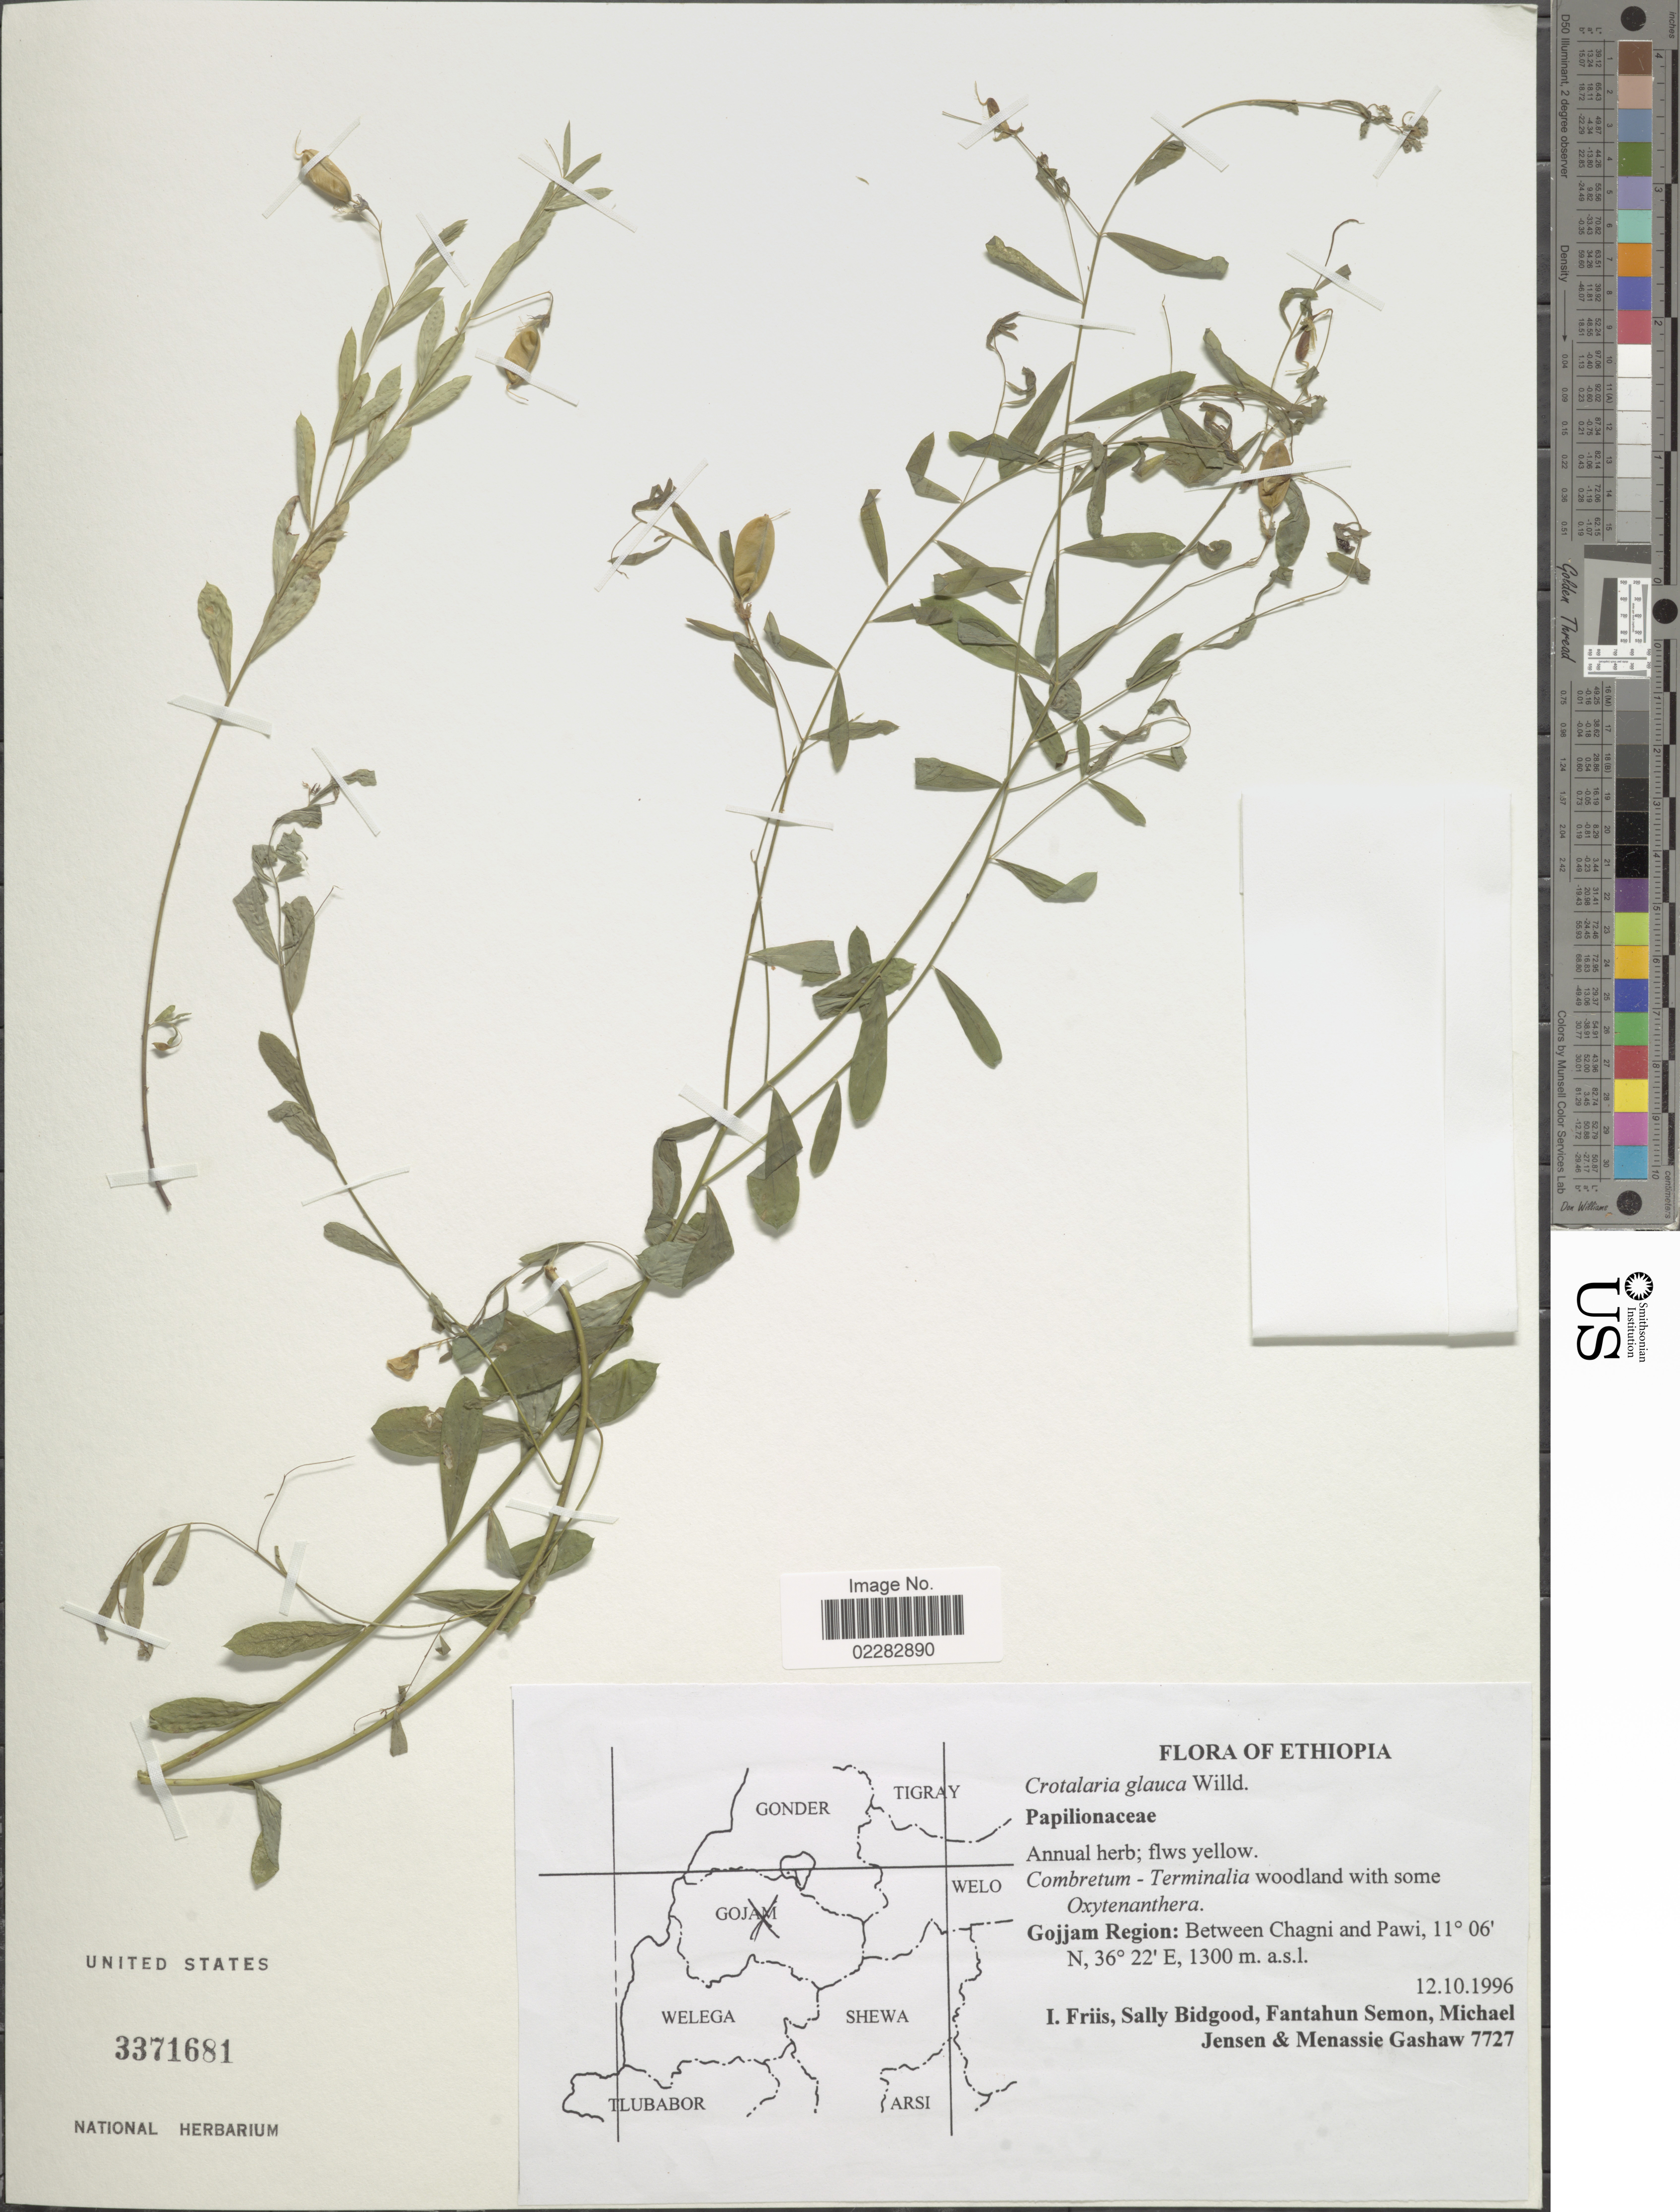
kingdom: Plantae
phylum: Tracheophyta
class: Magnoliopsida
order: Fabales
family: Fabaceae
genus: Crotalaria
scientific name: Crotalaria glauca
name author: Willd.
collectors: I. Friis, S. Bidgood, F. Semon, M. Jensen & M. Gashaw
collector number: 7727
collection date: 1996-10-12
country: Ethiopia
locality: Gojjam Region: Between Chagni and Pawi.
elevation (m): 1300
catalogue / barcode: US 3371681